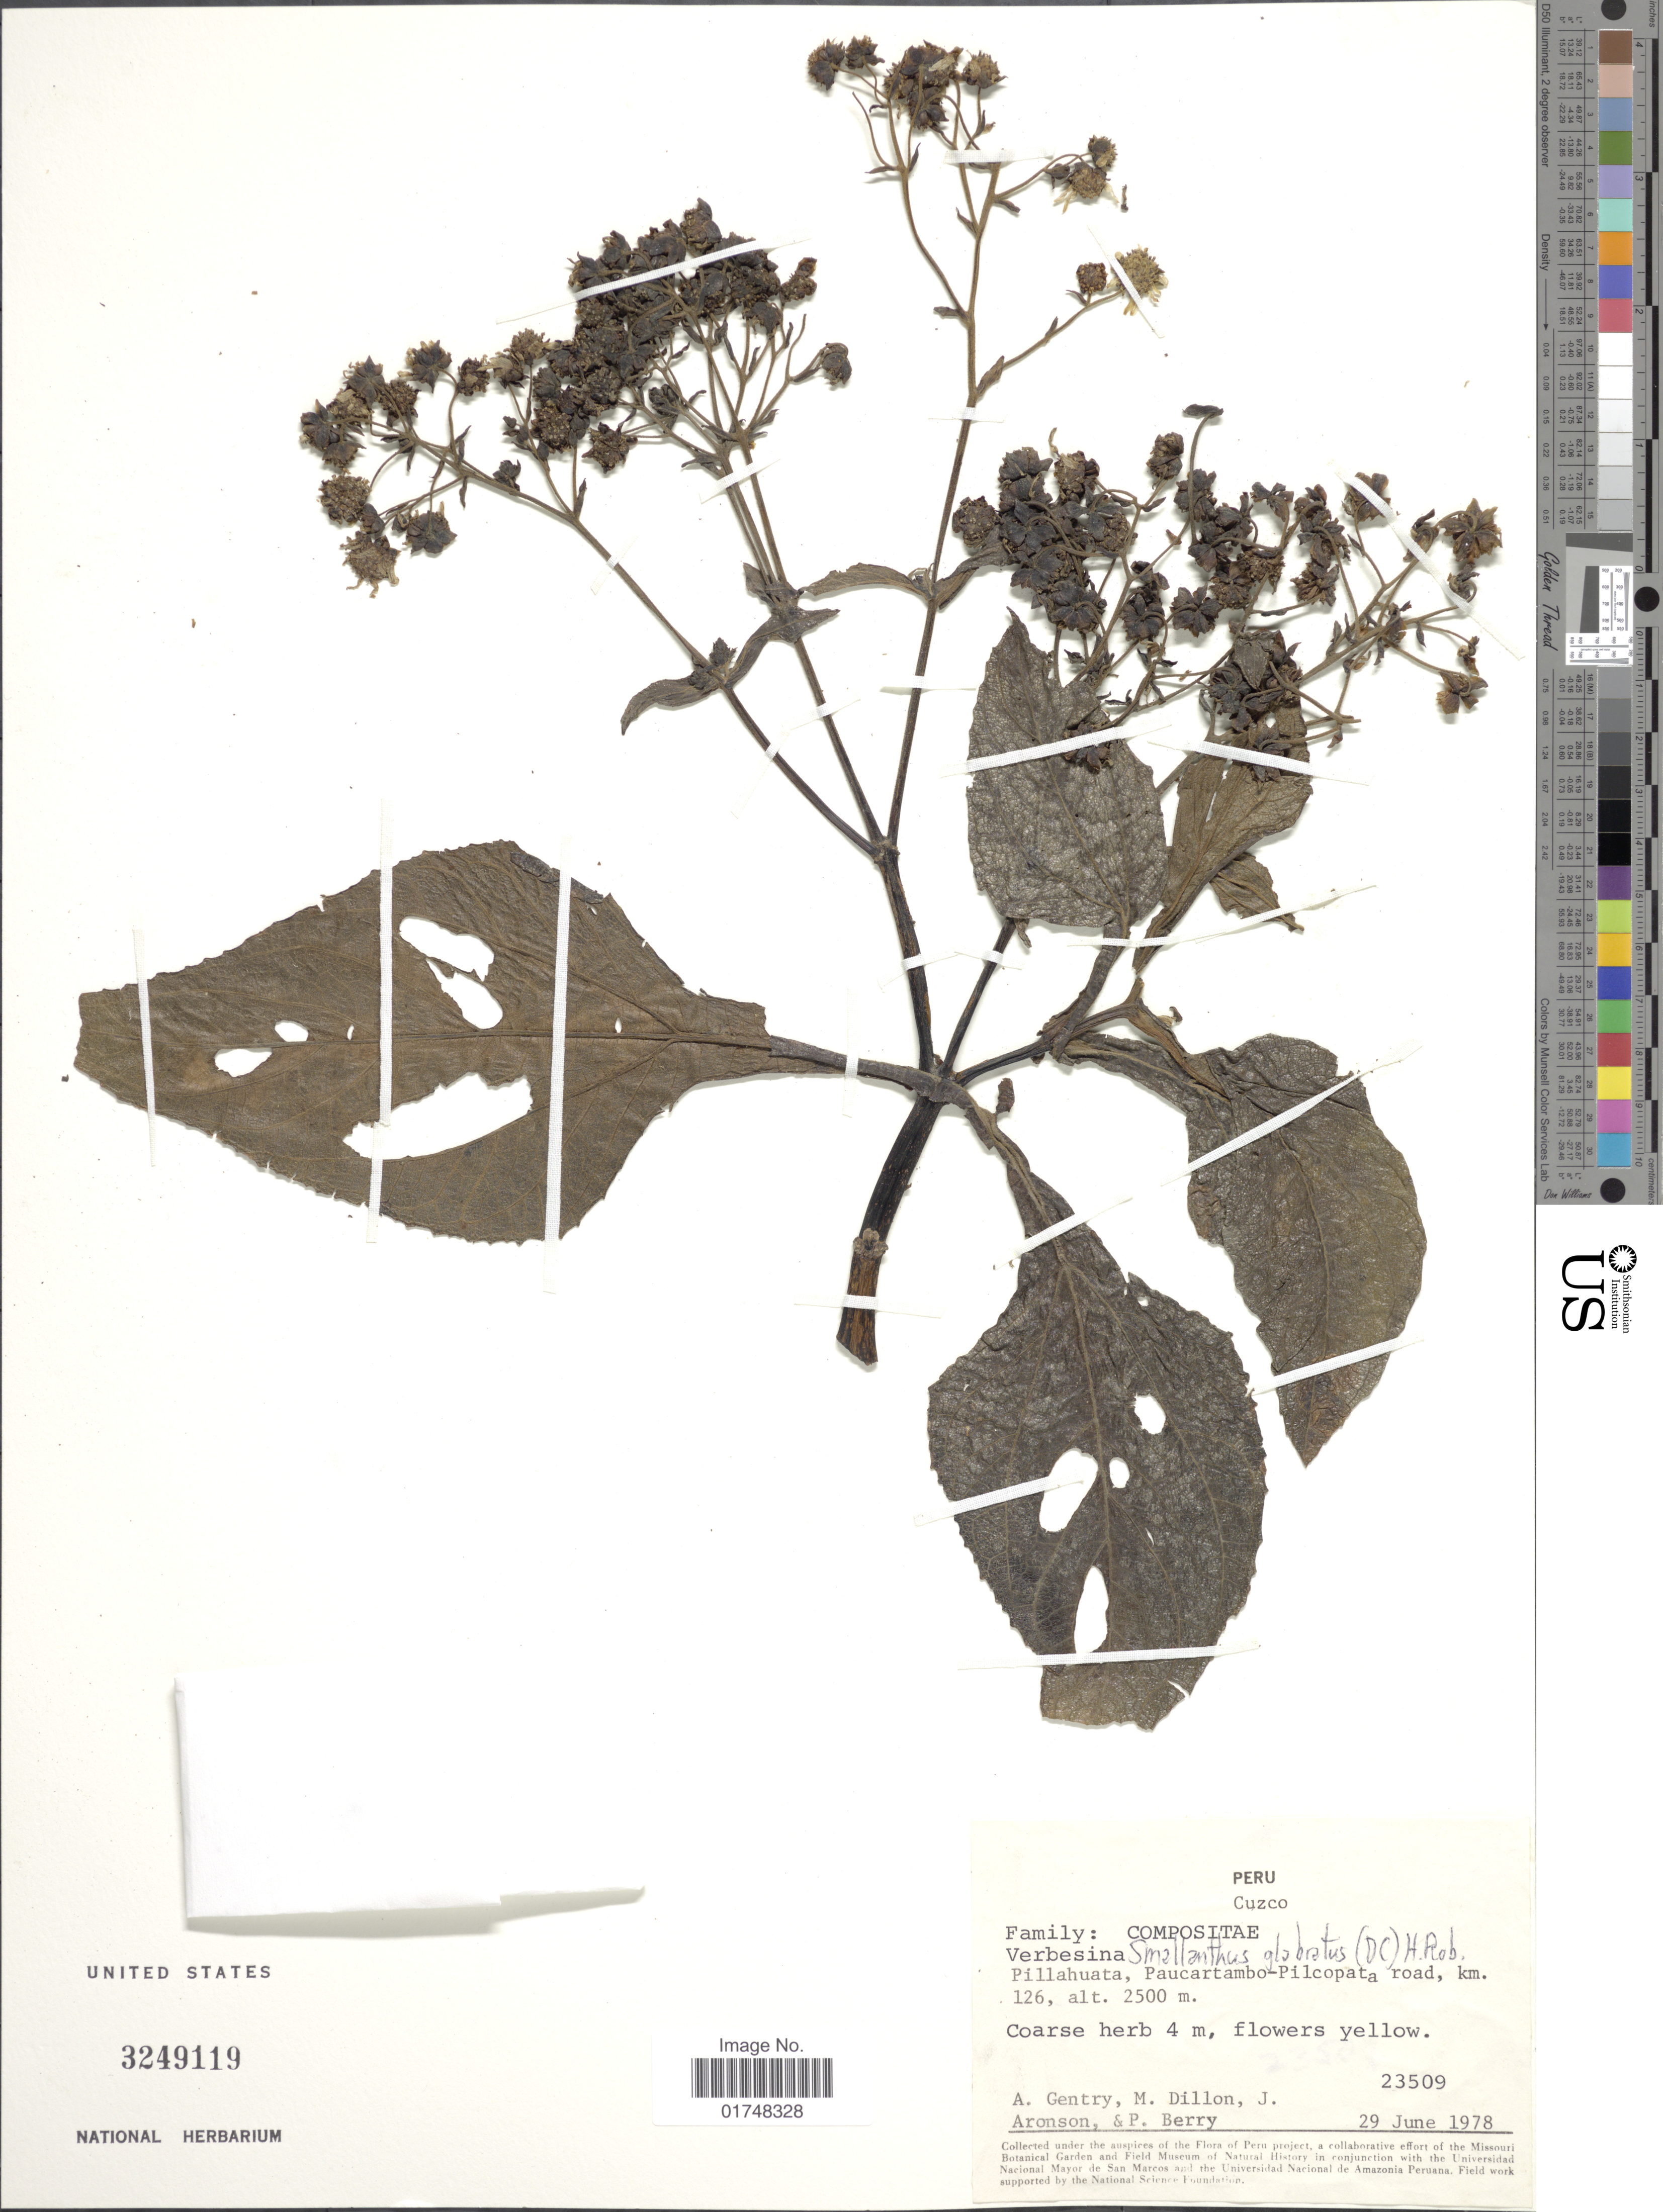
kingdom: Plantae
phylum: Tracheophyta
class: Magnoliopsida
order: Asterales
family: Asteraceae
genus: Smallanthus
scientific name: Smallanthus glabratus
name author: (DC.) H. Rob.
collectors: A. H. Gentry, M. O. Dillon, J. Aronson & P. Berry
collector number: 23509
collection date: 1978-06-29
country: Peru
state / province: Cusco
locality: Pillahuata, Paucartambo-Pilcopata road, km 126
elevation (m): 2500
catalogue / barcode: US 3249119